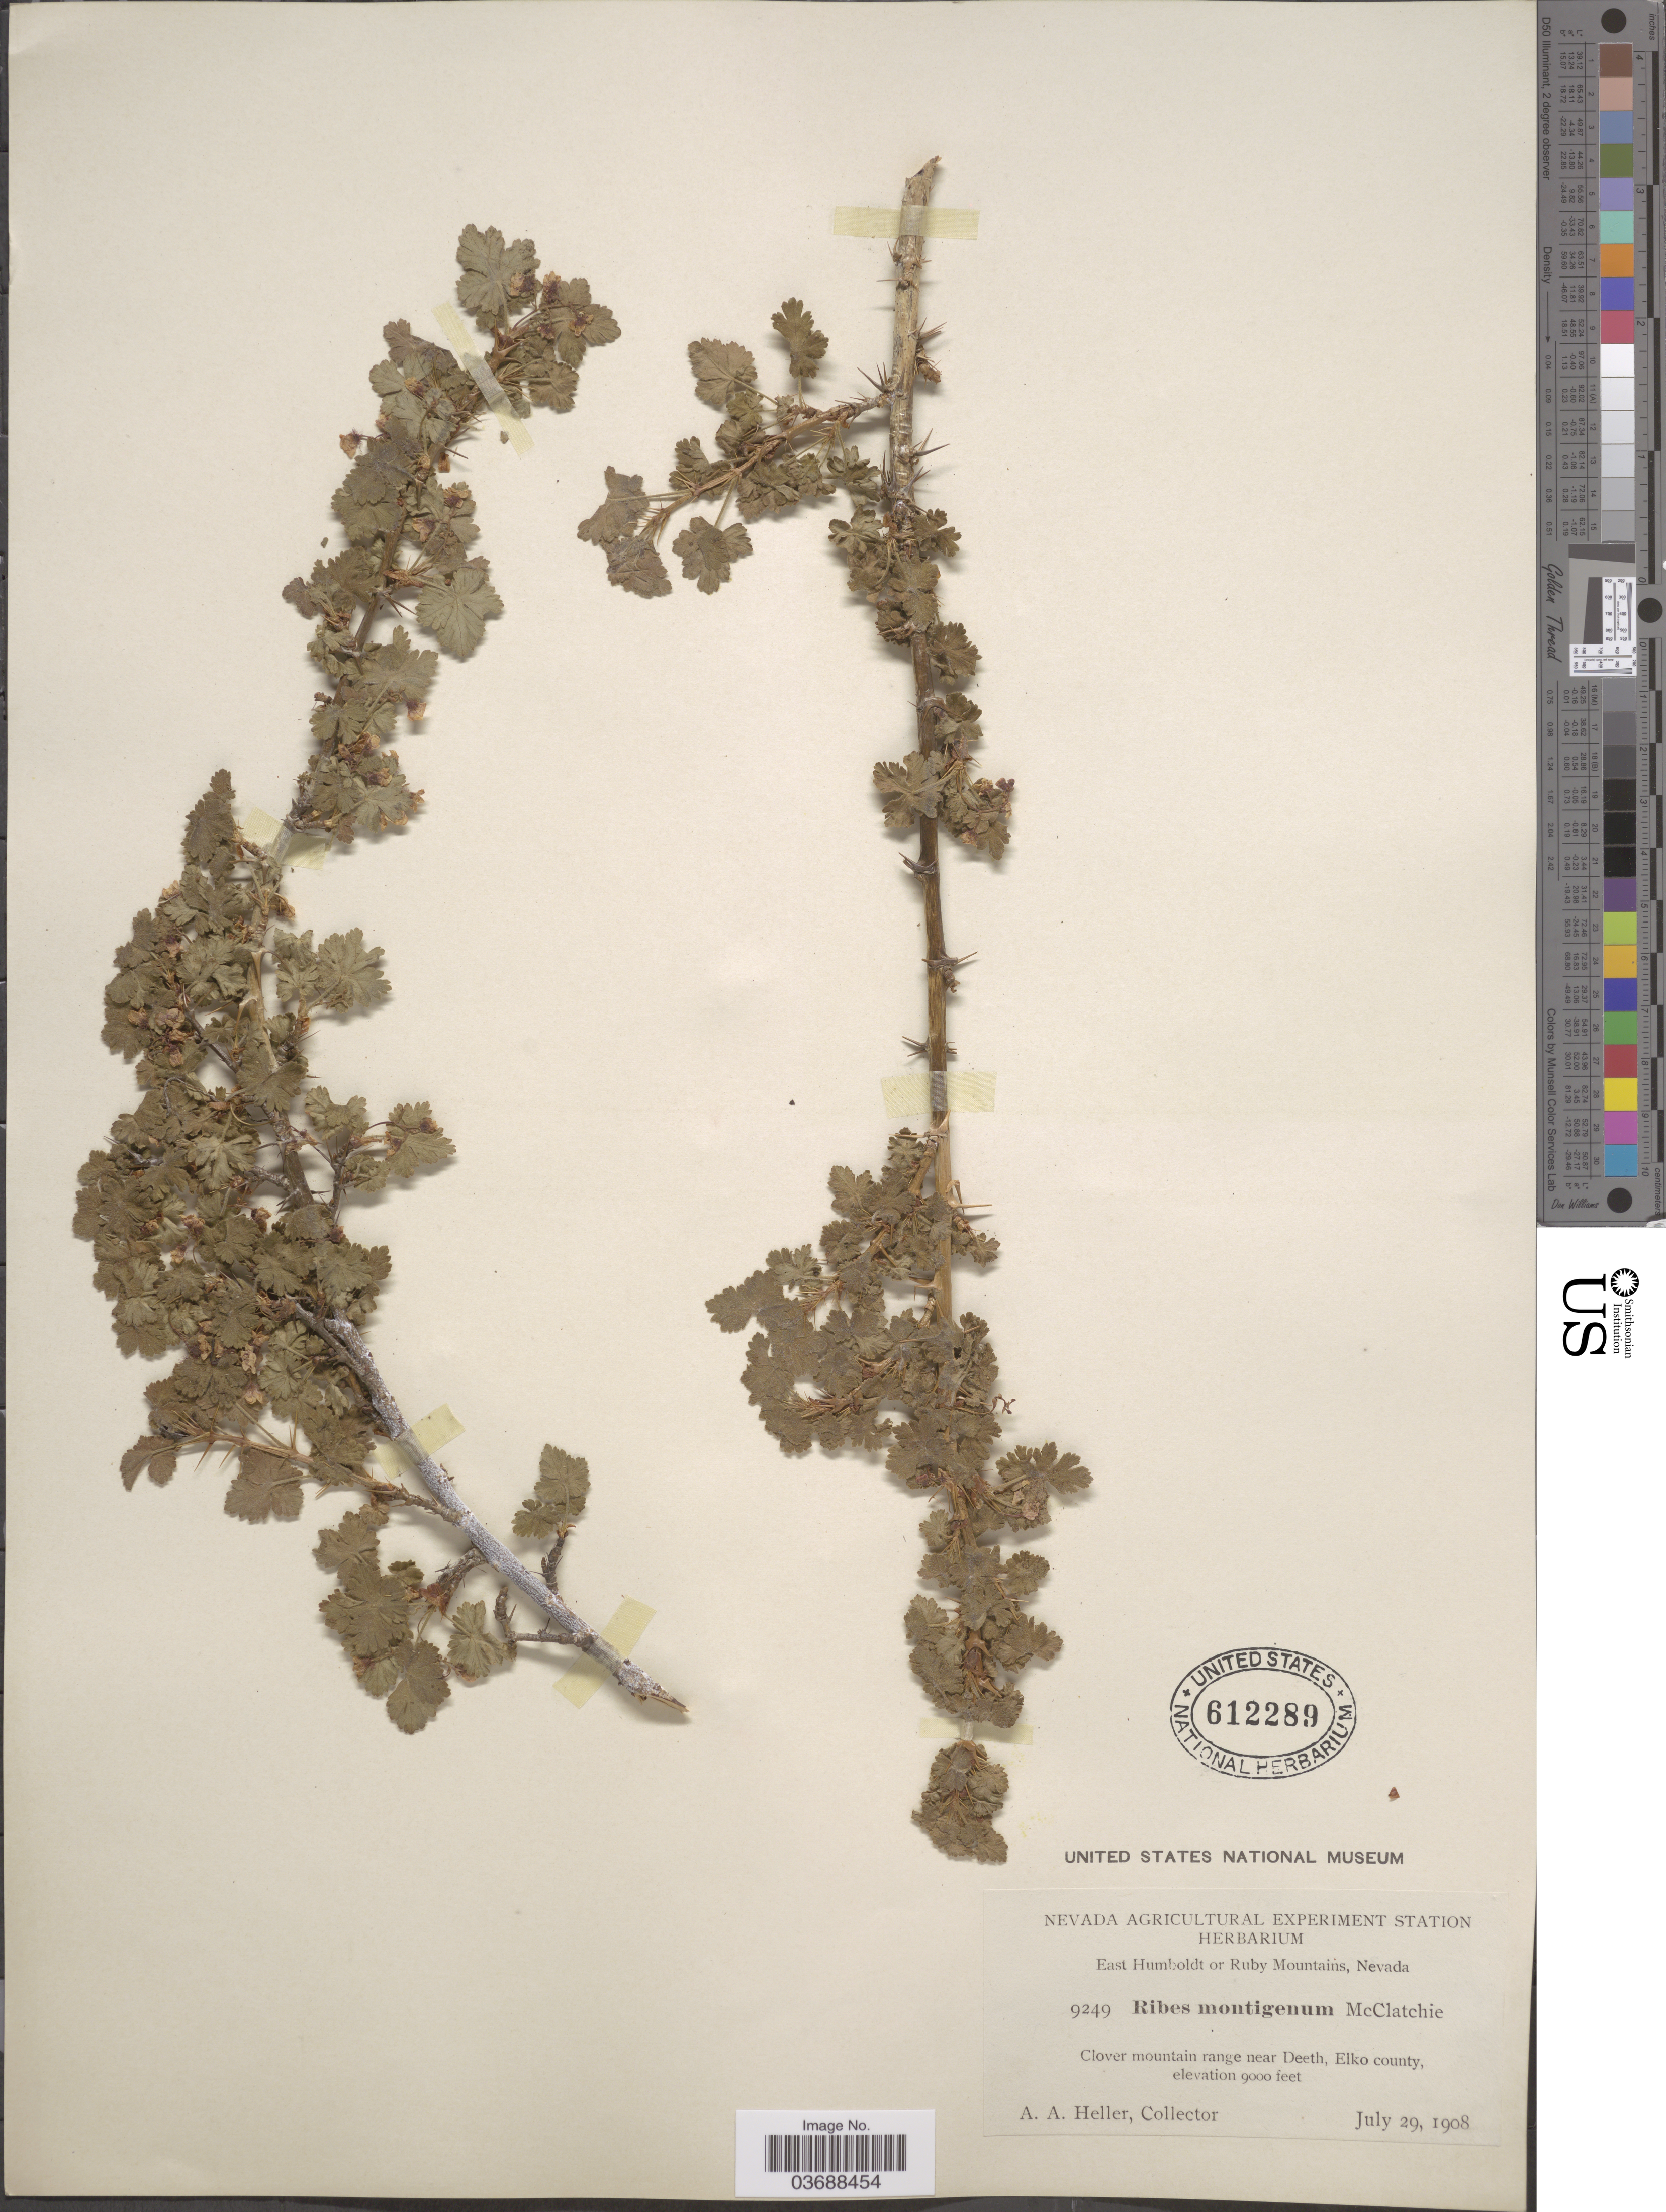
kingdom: Plantae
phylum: Tracheophyta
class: Magnoliopsida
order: Saxifragales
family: Grossulariaceae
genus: Ribes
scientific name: Ribes montigenum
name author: McClatchie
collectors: A. A. Heller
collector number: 9249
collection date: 1908-07-29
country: United States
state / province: Nevada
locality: East Humboldt or Ruby Mountains. Clover mountain range near Deeth, Elko county.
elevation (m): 2743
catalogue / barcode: US 612289